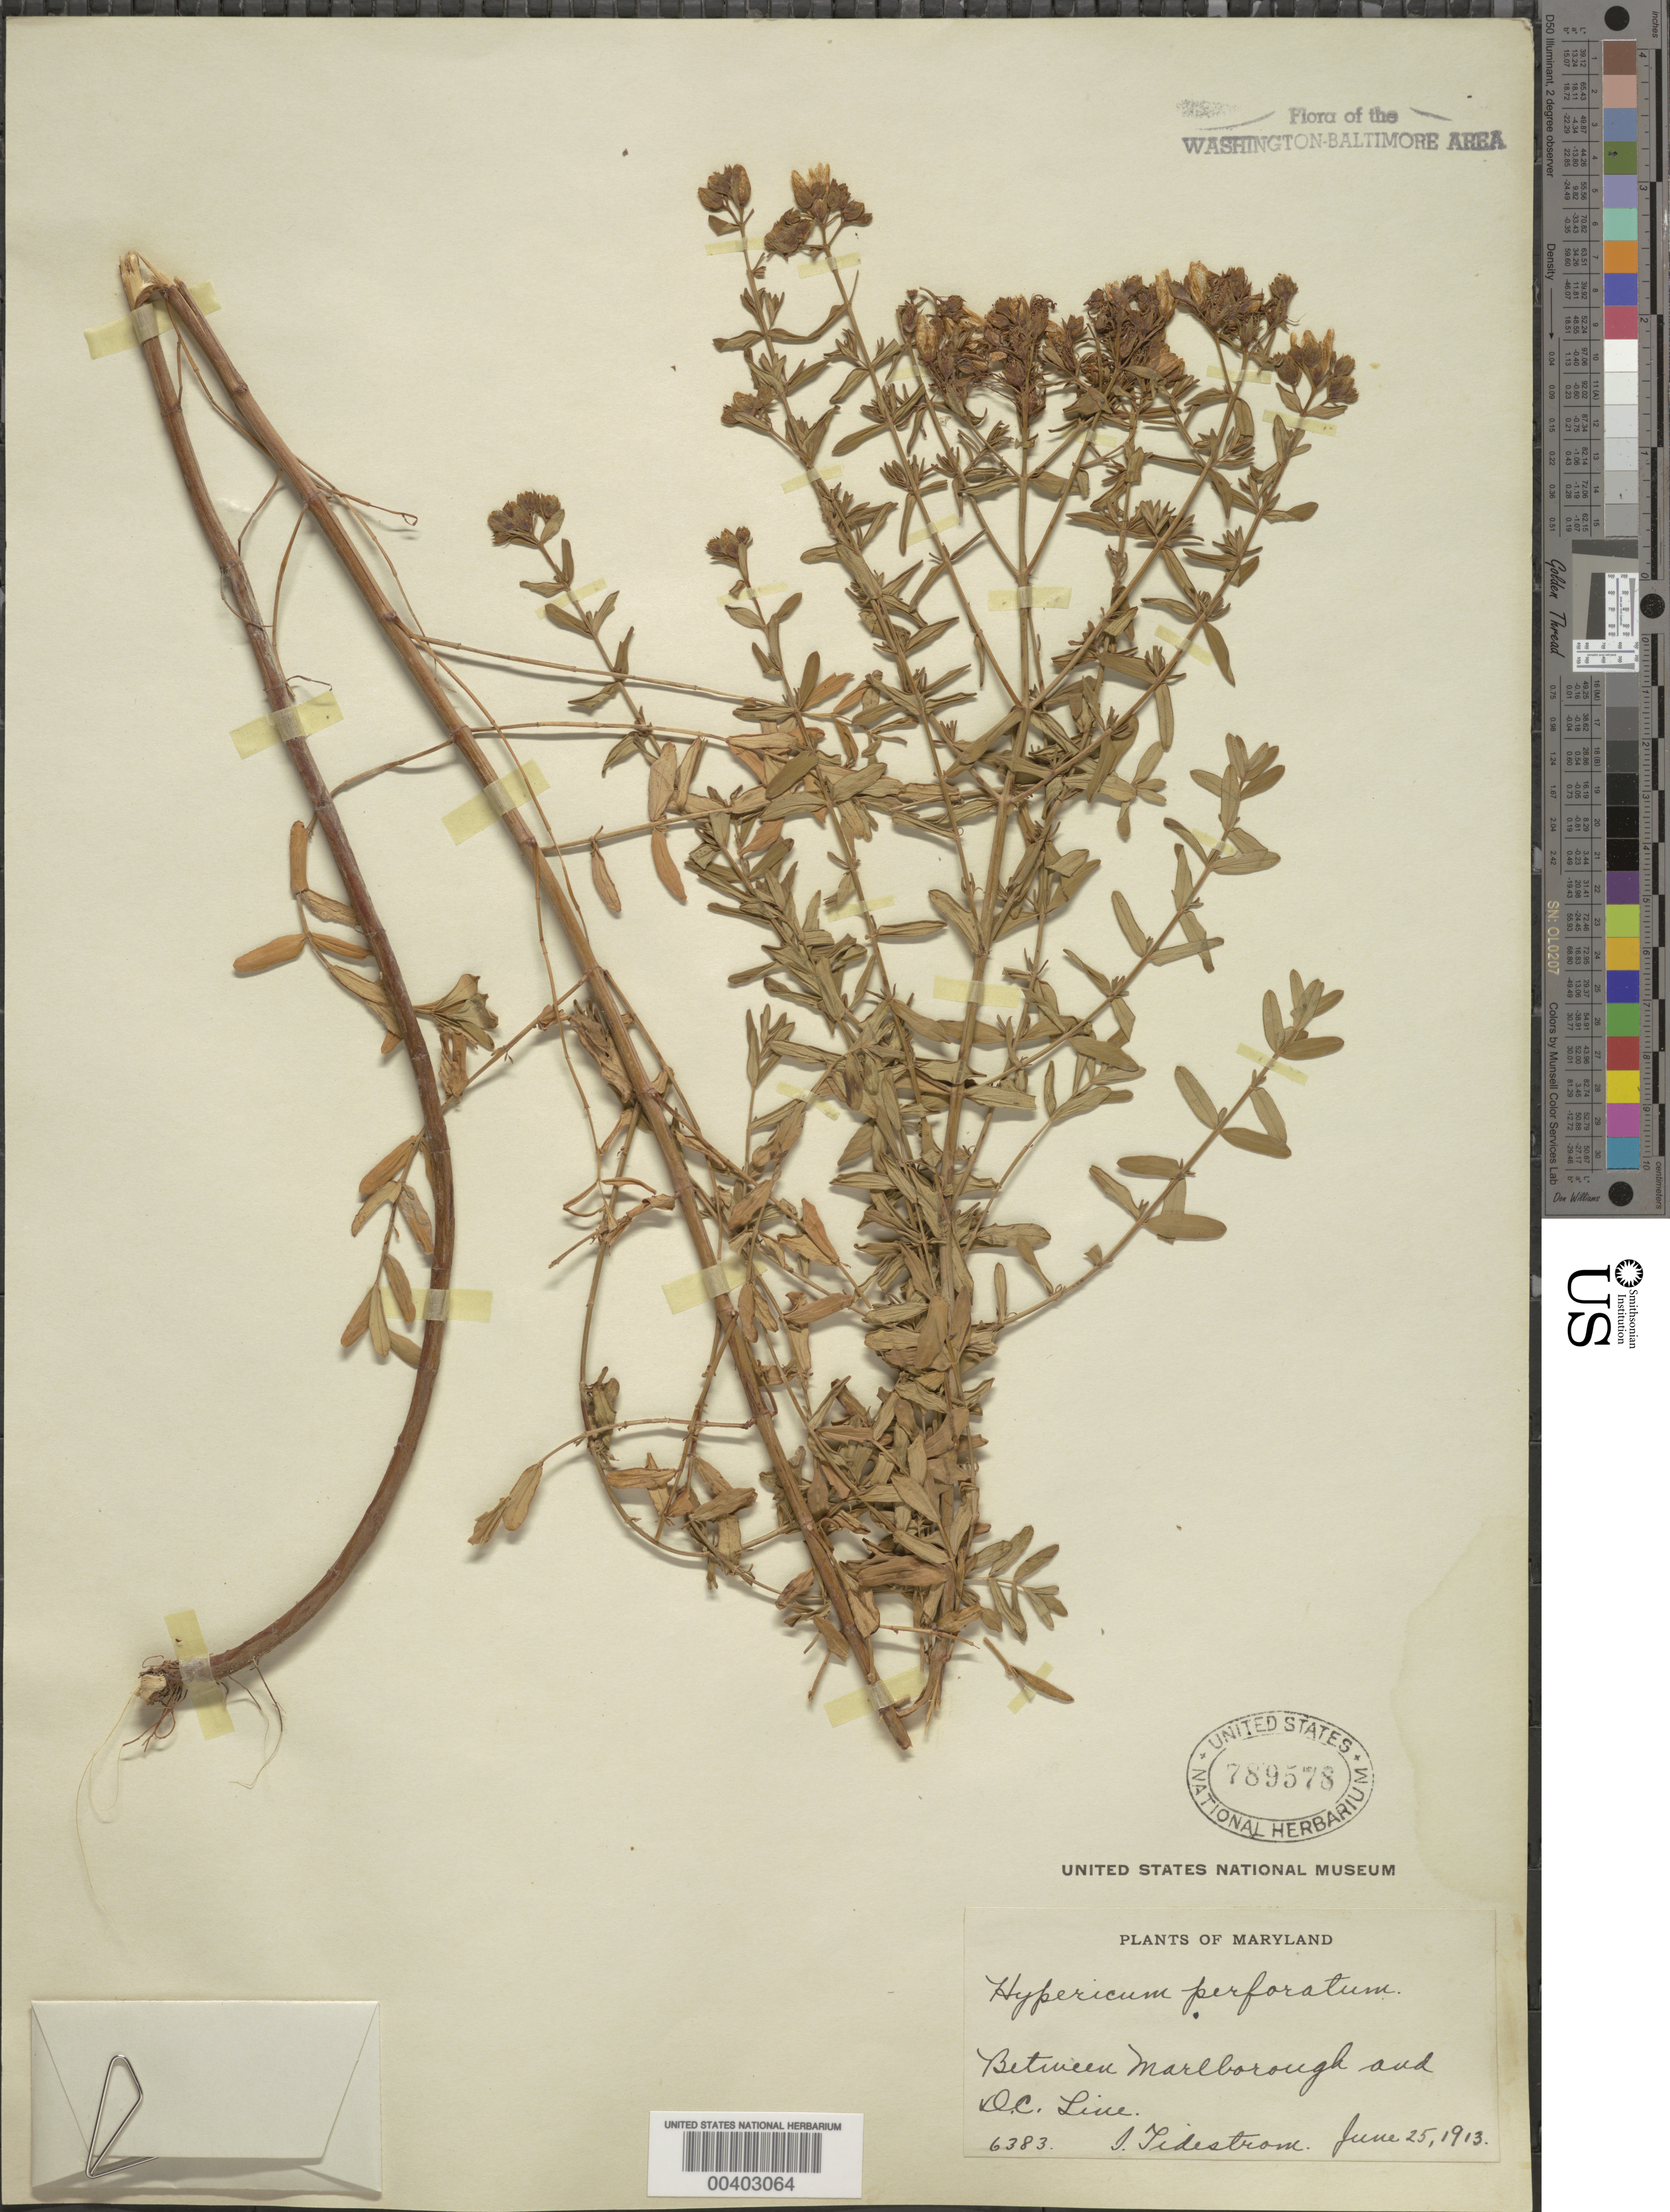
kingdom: Plantae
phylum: Tracheophyta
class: Magnoliopsida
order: Malpighiales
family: Hypericaceae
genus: Hypericum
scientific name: Hypericum perforatum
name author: L.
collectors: I. F. Tidestrom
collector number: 6383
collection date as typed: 25 Jun 1913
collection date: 1913-06-25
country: United States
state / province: Maryland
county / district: Prince George's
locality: between Marlborough and DC Line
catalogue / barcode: US 789578